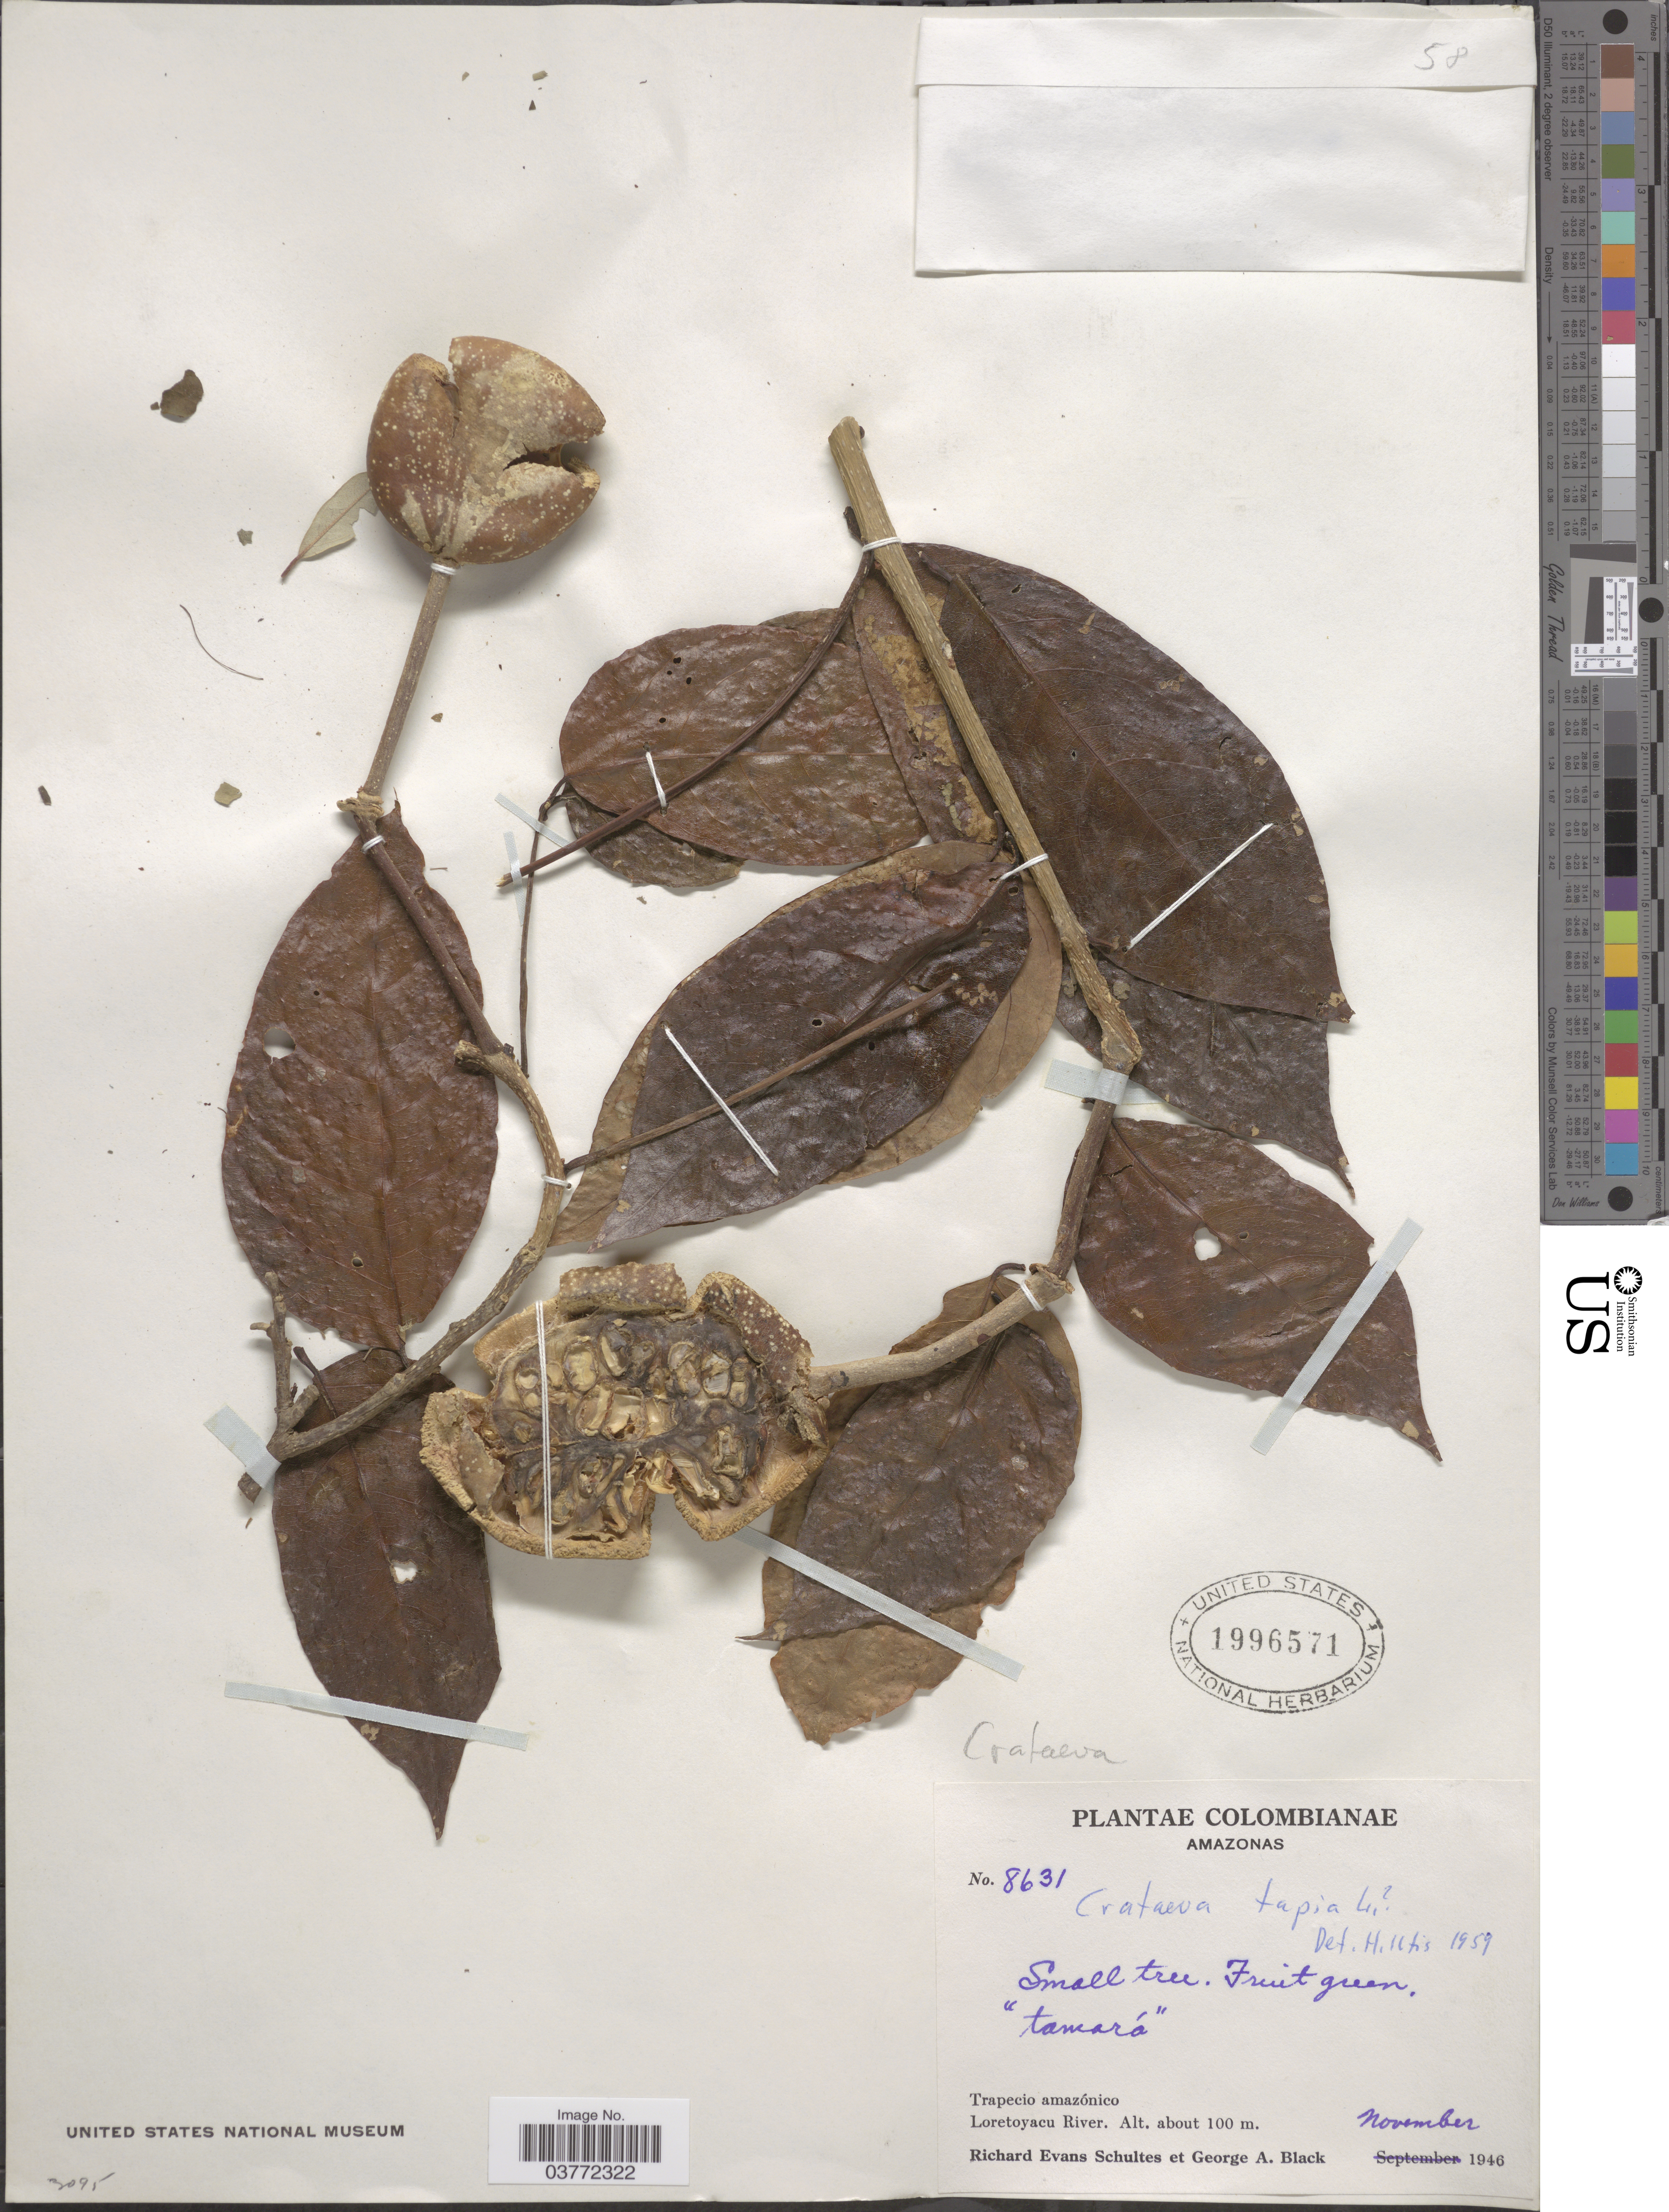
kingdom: Plantae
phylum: Tracheophyta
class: Magnoliopsida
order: Brassicales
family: Capparaceae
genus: Crateva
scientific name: Crateva tapia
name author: L.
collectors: R. E. Schultes & G. A. Black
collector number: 8631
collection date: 1946-11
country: Colombia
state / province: Amazônas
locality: Trapecio amazónico. Loretoyacu River.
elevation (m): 100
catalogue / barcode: US 1996571